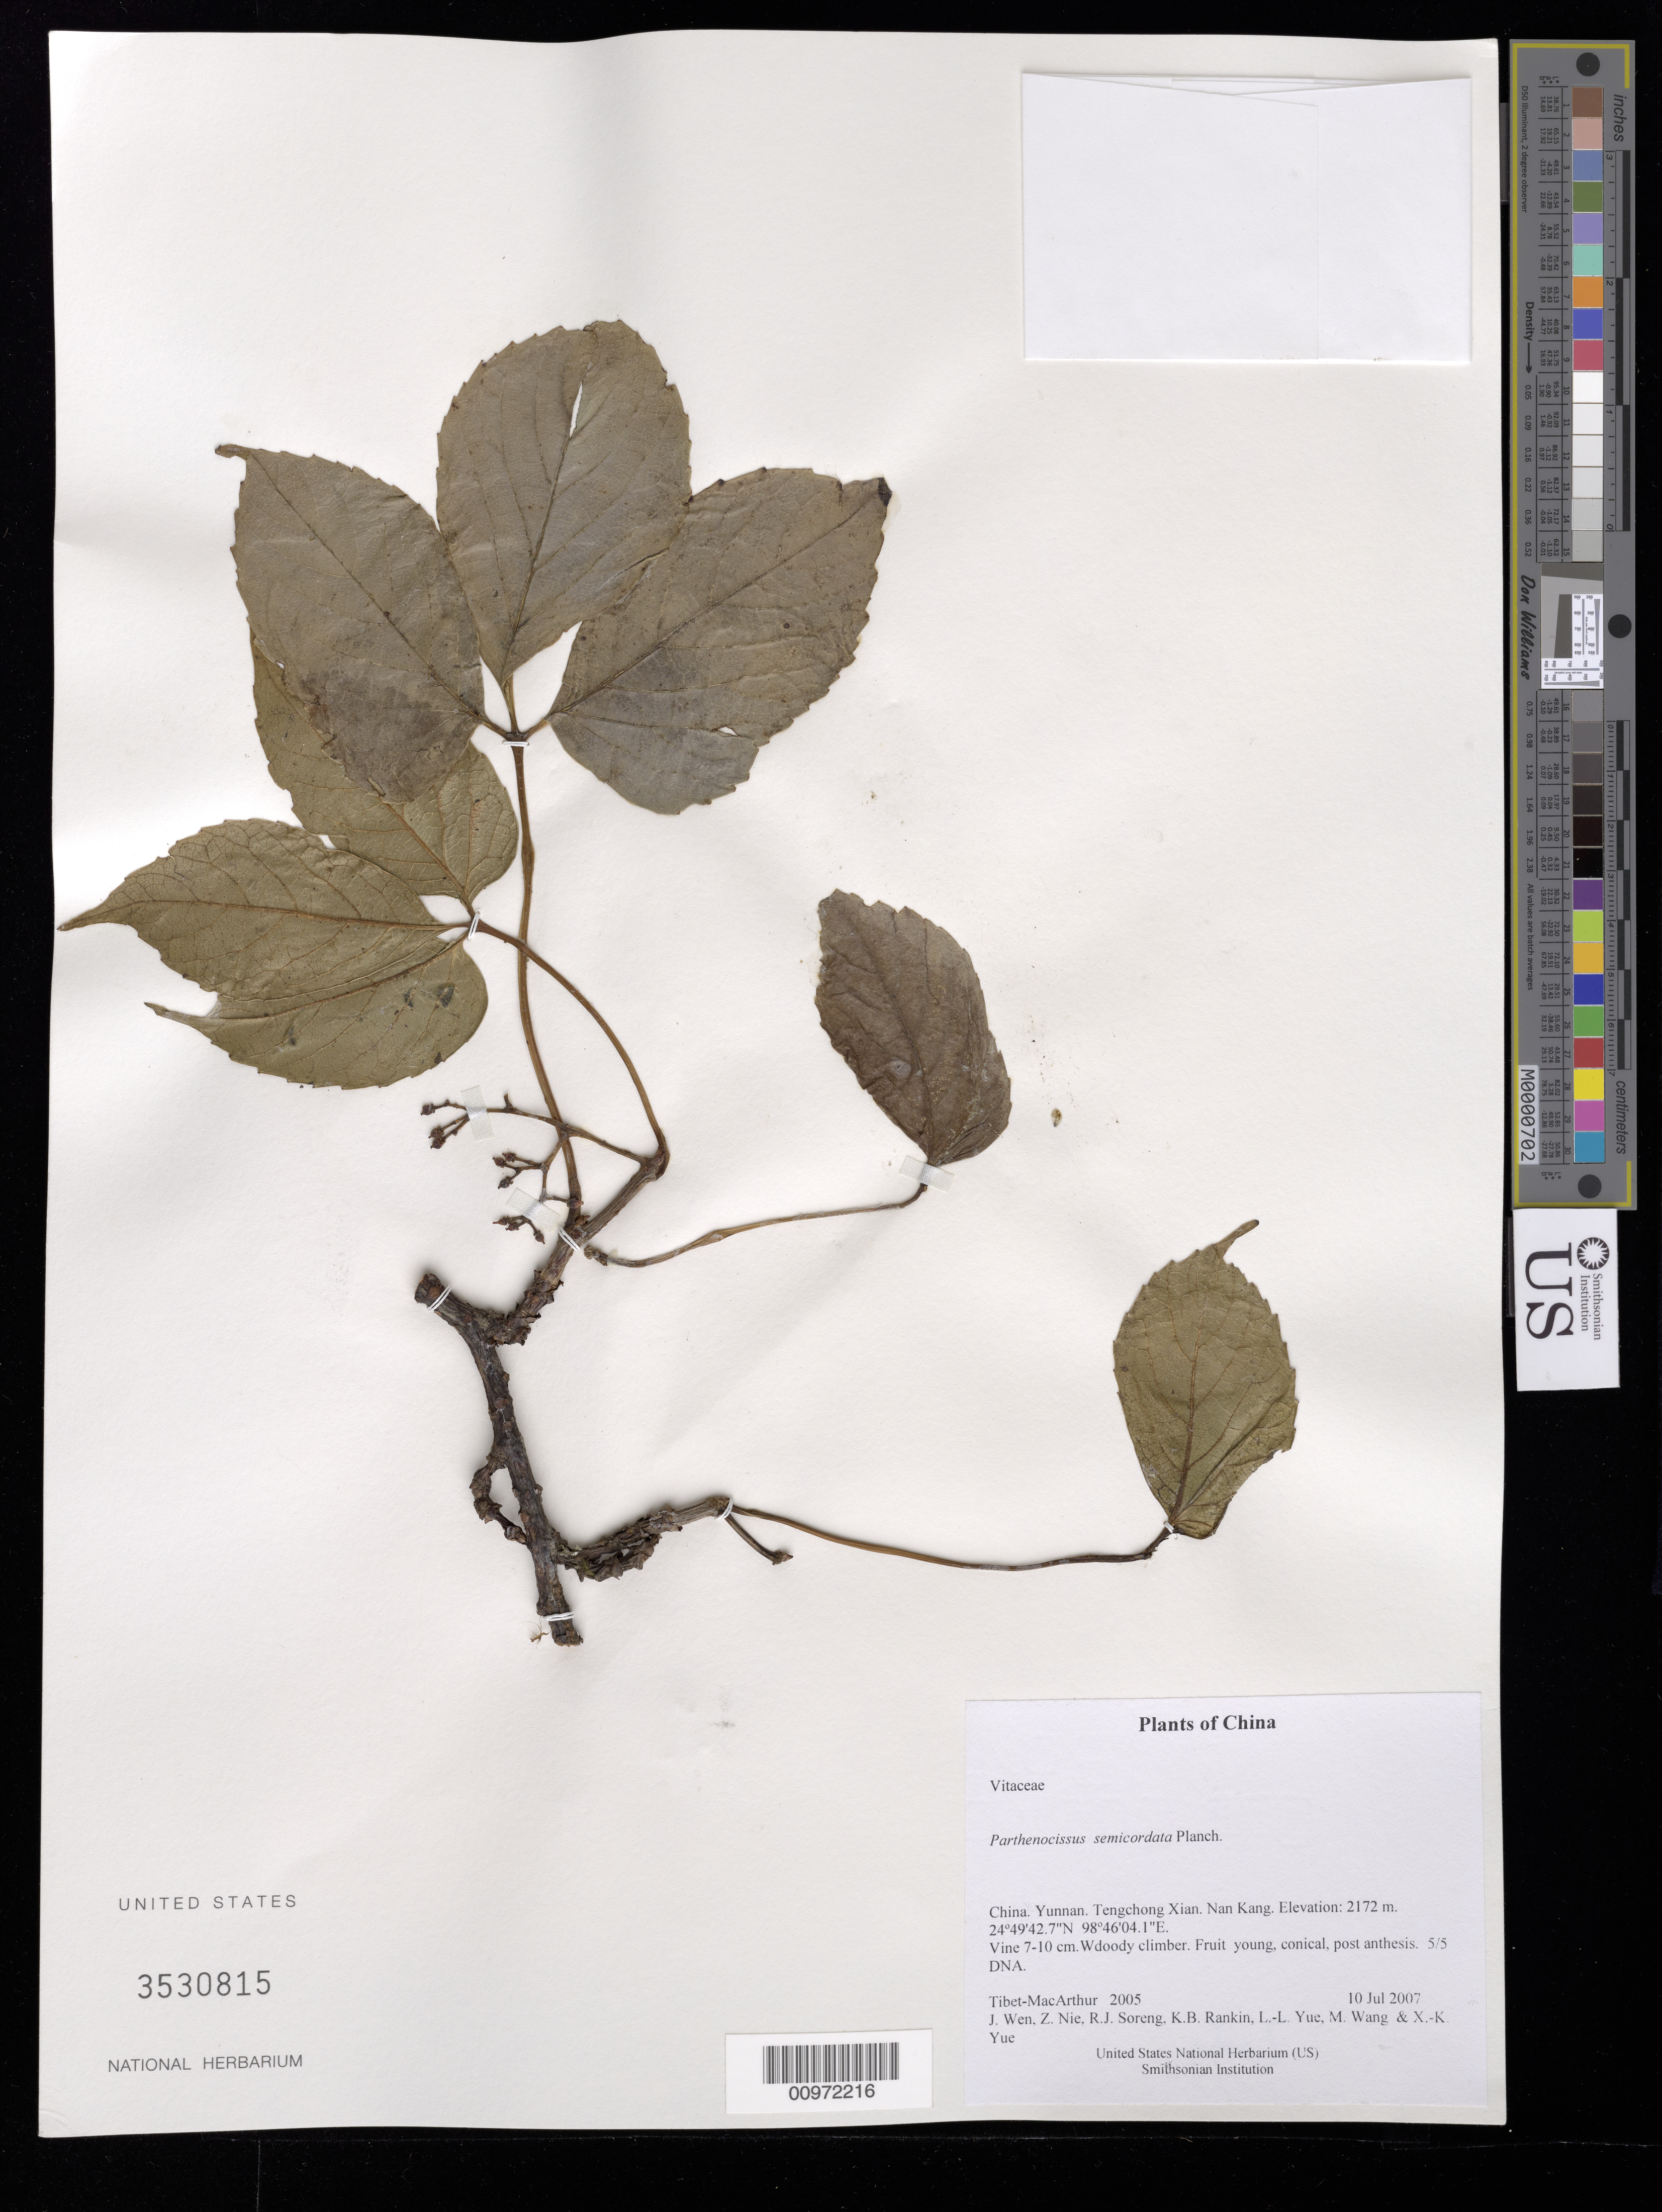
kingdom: Plantae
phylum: Tracheophyta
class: Magnoliopsida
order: Vitales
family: Vitaceae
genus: Parthenocissus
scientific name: Parthenocissus semicordata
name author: (A. Wall) Planch.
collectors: Tibet-MacArthur, J. Wen, Z. Nie, R. J. Soreng, K. Rankin, L. Yue, M. Wang & X. Yue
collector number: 2005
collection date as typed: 10 Jul 2007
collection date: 2007-07-10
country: China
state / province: Yunnan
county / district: Tengchong Xian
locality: Nan Kang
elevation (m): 2172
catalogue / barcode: US 3530815